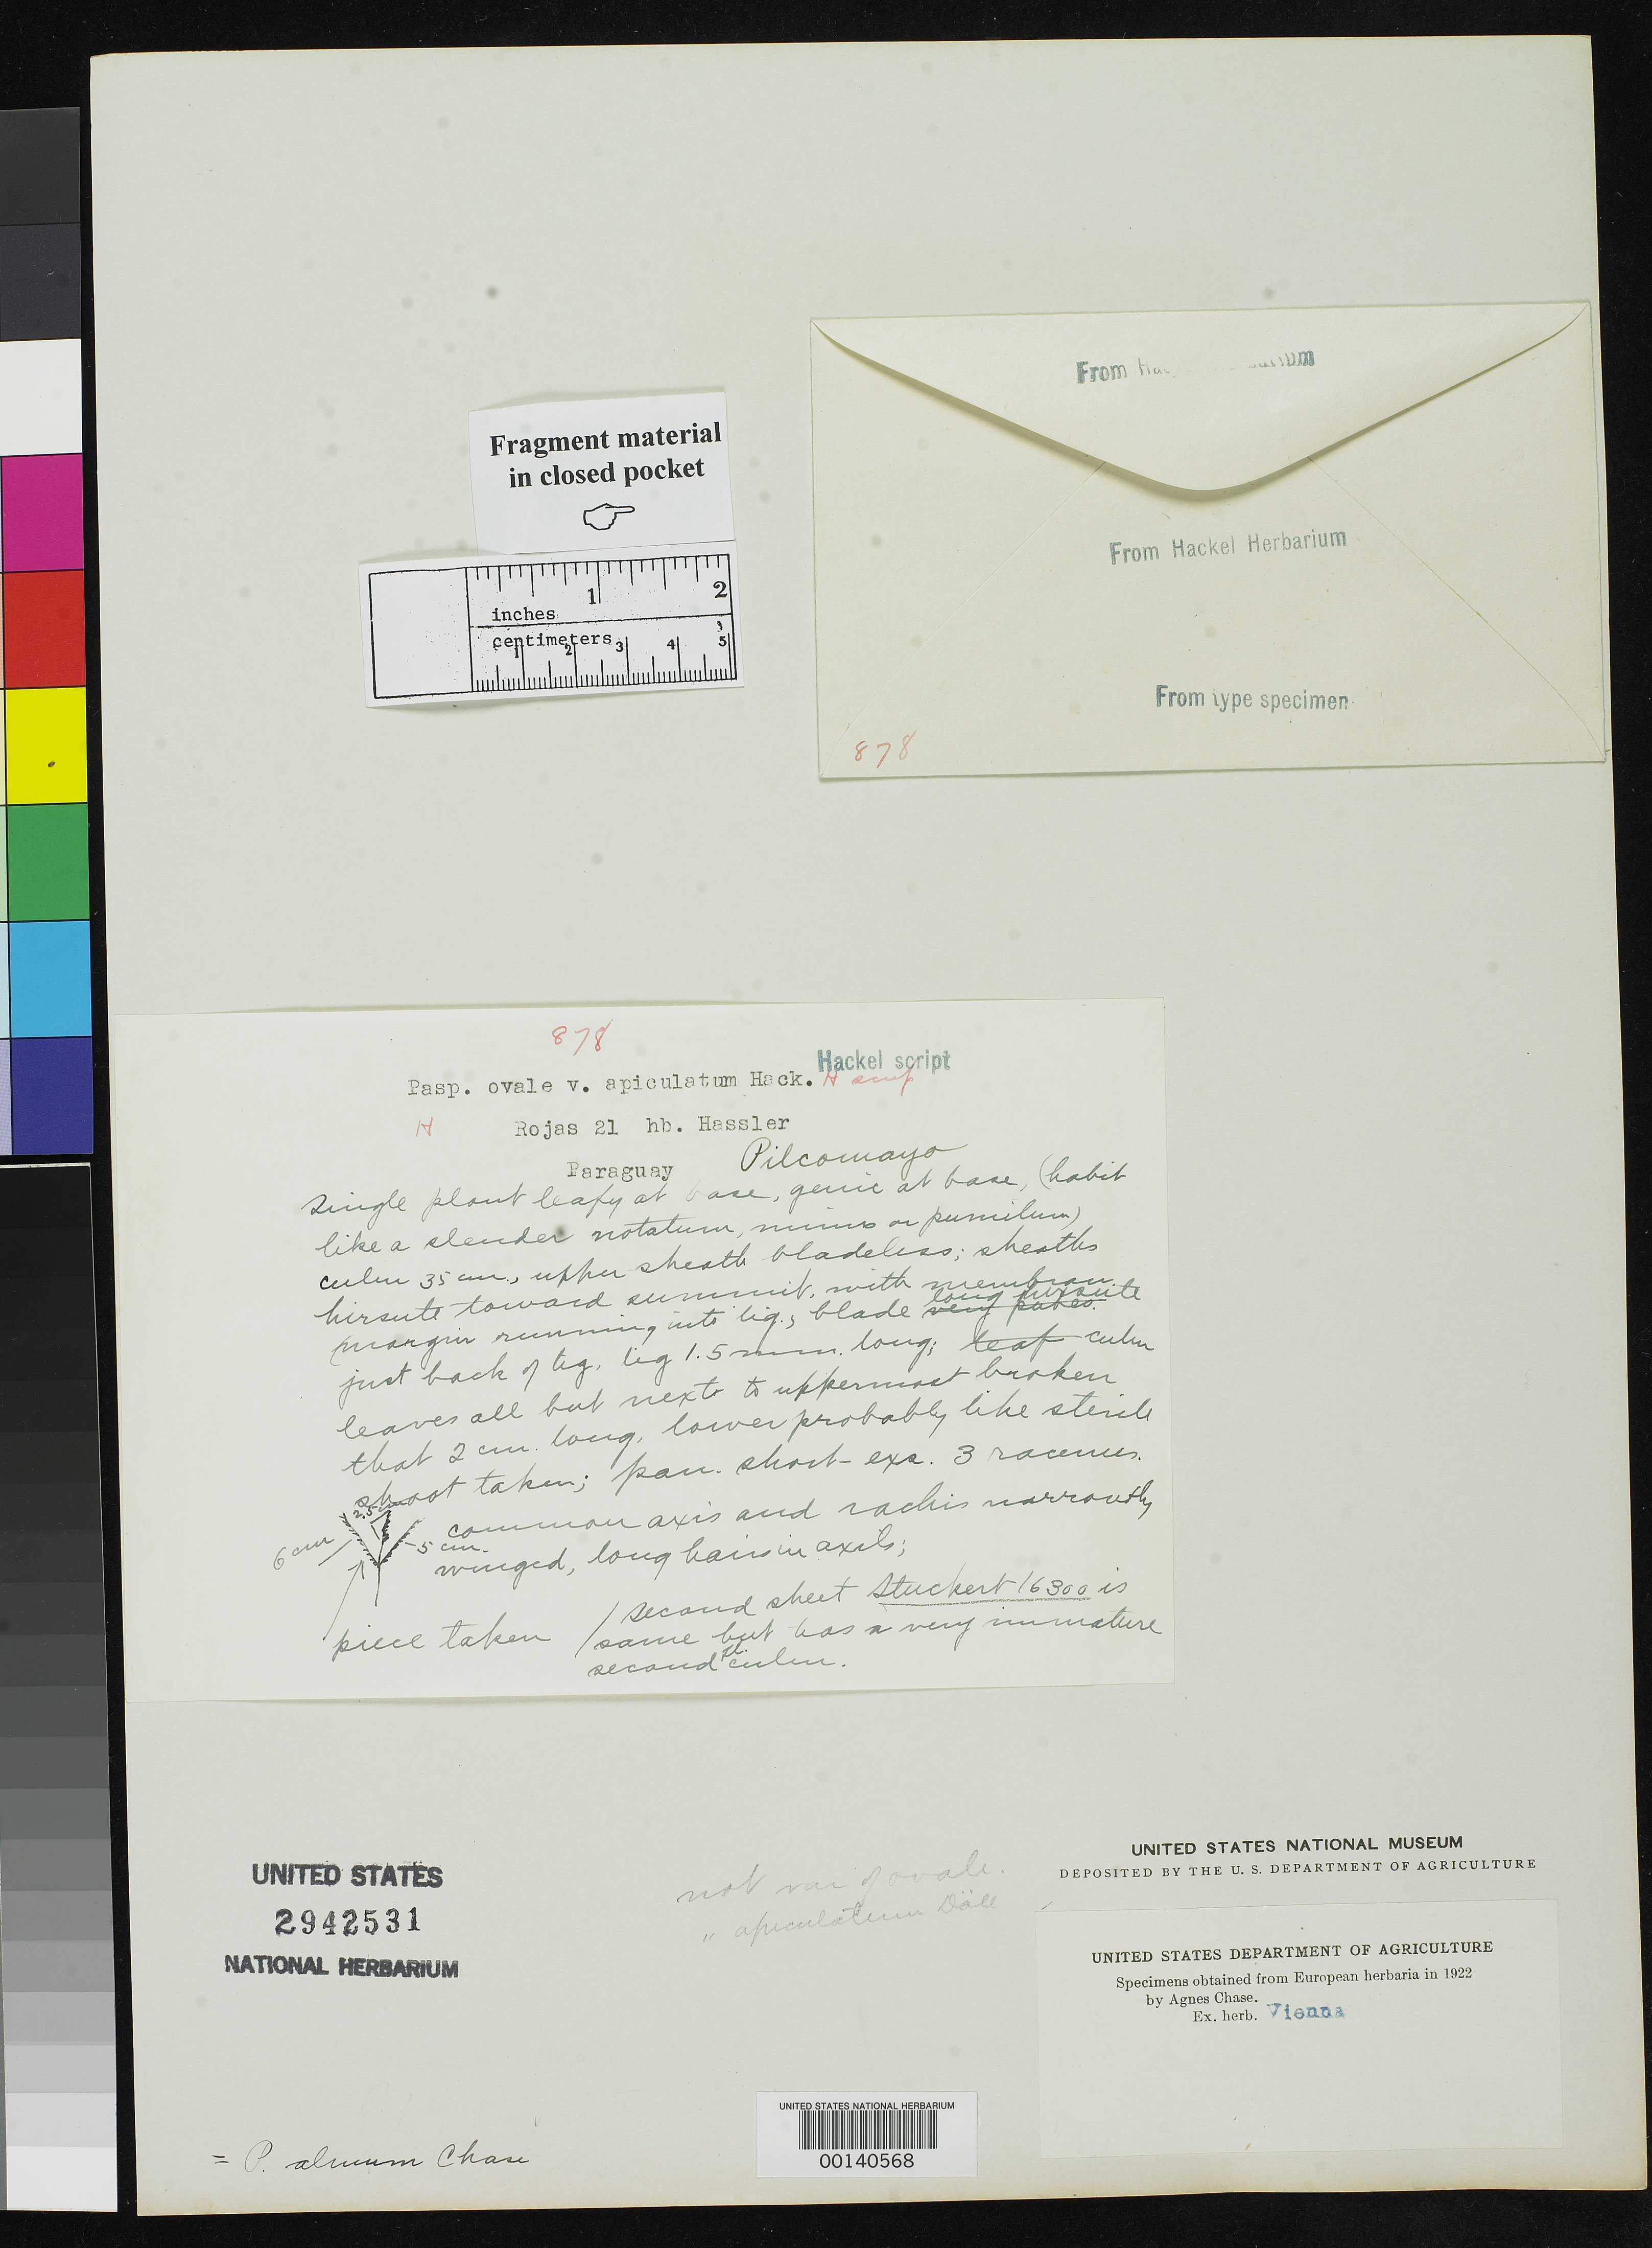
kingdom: Plantae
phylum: Tracheophyta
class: Liliopsida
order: Poales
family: Poaceae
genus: Paspalum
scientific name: Paspalum ovale var. apiculatum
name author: Hack.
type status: Type Fragment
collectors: T. Rojas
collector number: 21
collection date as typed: Apr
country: Paraguay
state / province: Boquerón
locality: Gran Chaco, Pilcomayo River.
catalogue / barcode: US 2942531